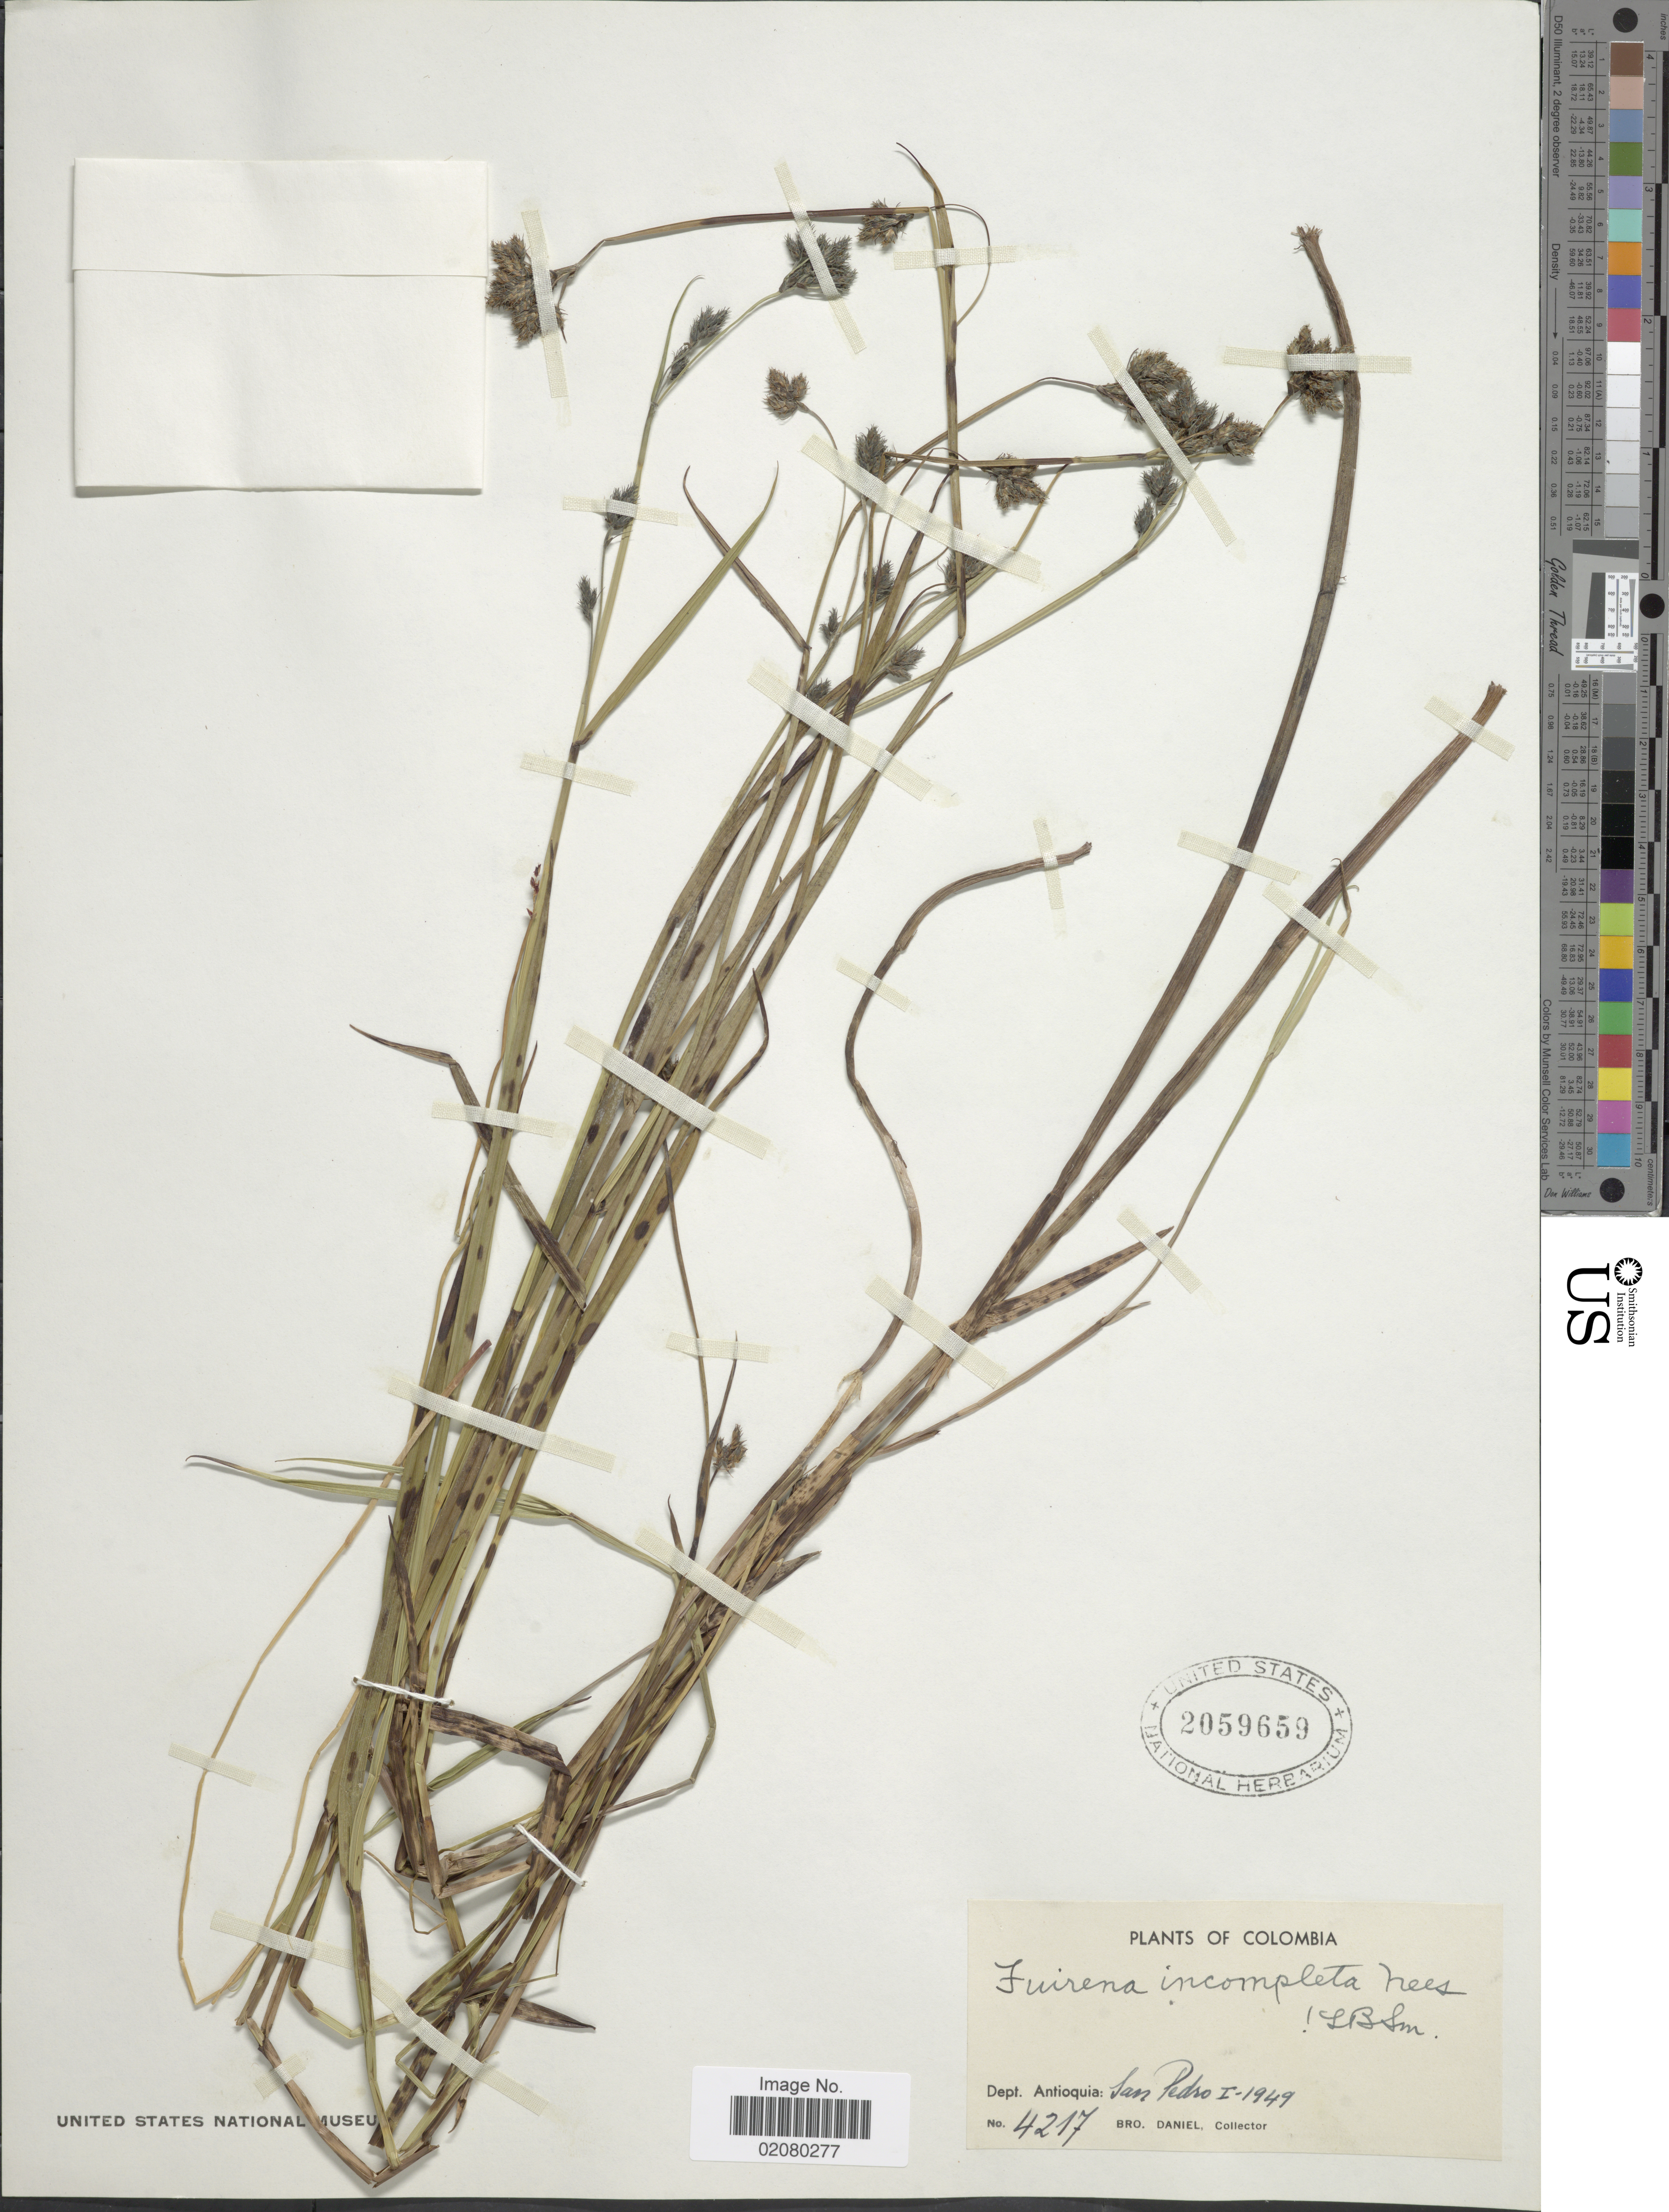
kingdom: Plantae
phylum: Tracheophyta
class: Liliopsida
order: Poales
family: Cyperaceae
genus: Fuirena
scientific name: Fuirena incompleta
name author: Nees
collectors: Bro. Daniel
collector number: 4217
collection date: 1949-01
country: Colombia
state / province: Antioquia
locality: Dept. Antioqua: San Pedro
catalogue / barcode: US 2059659